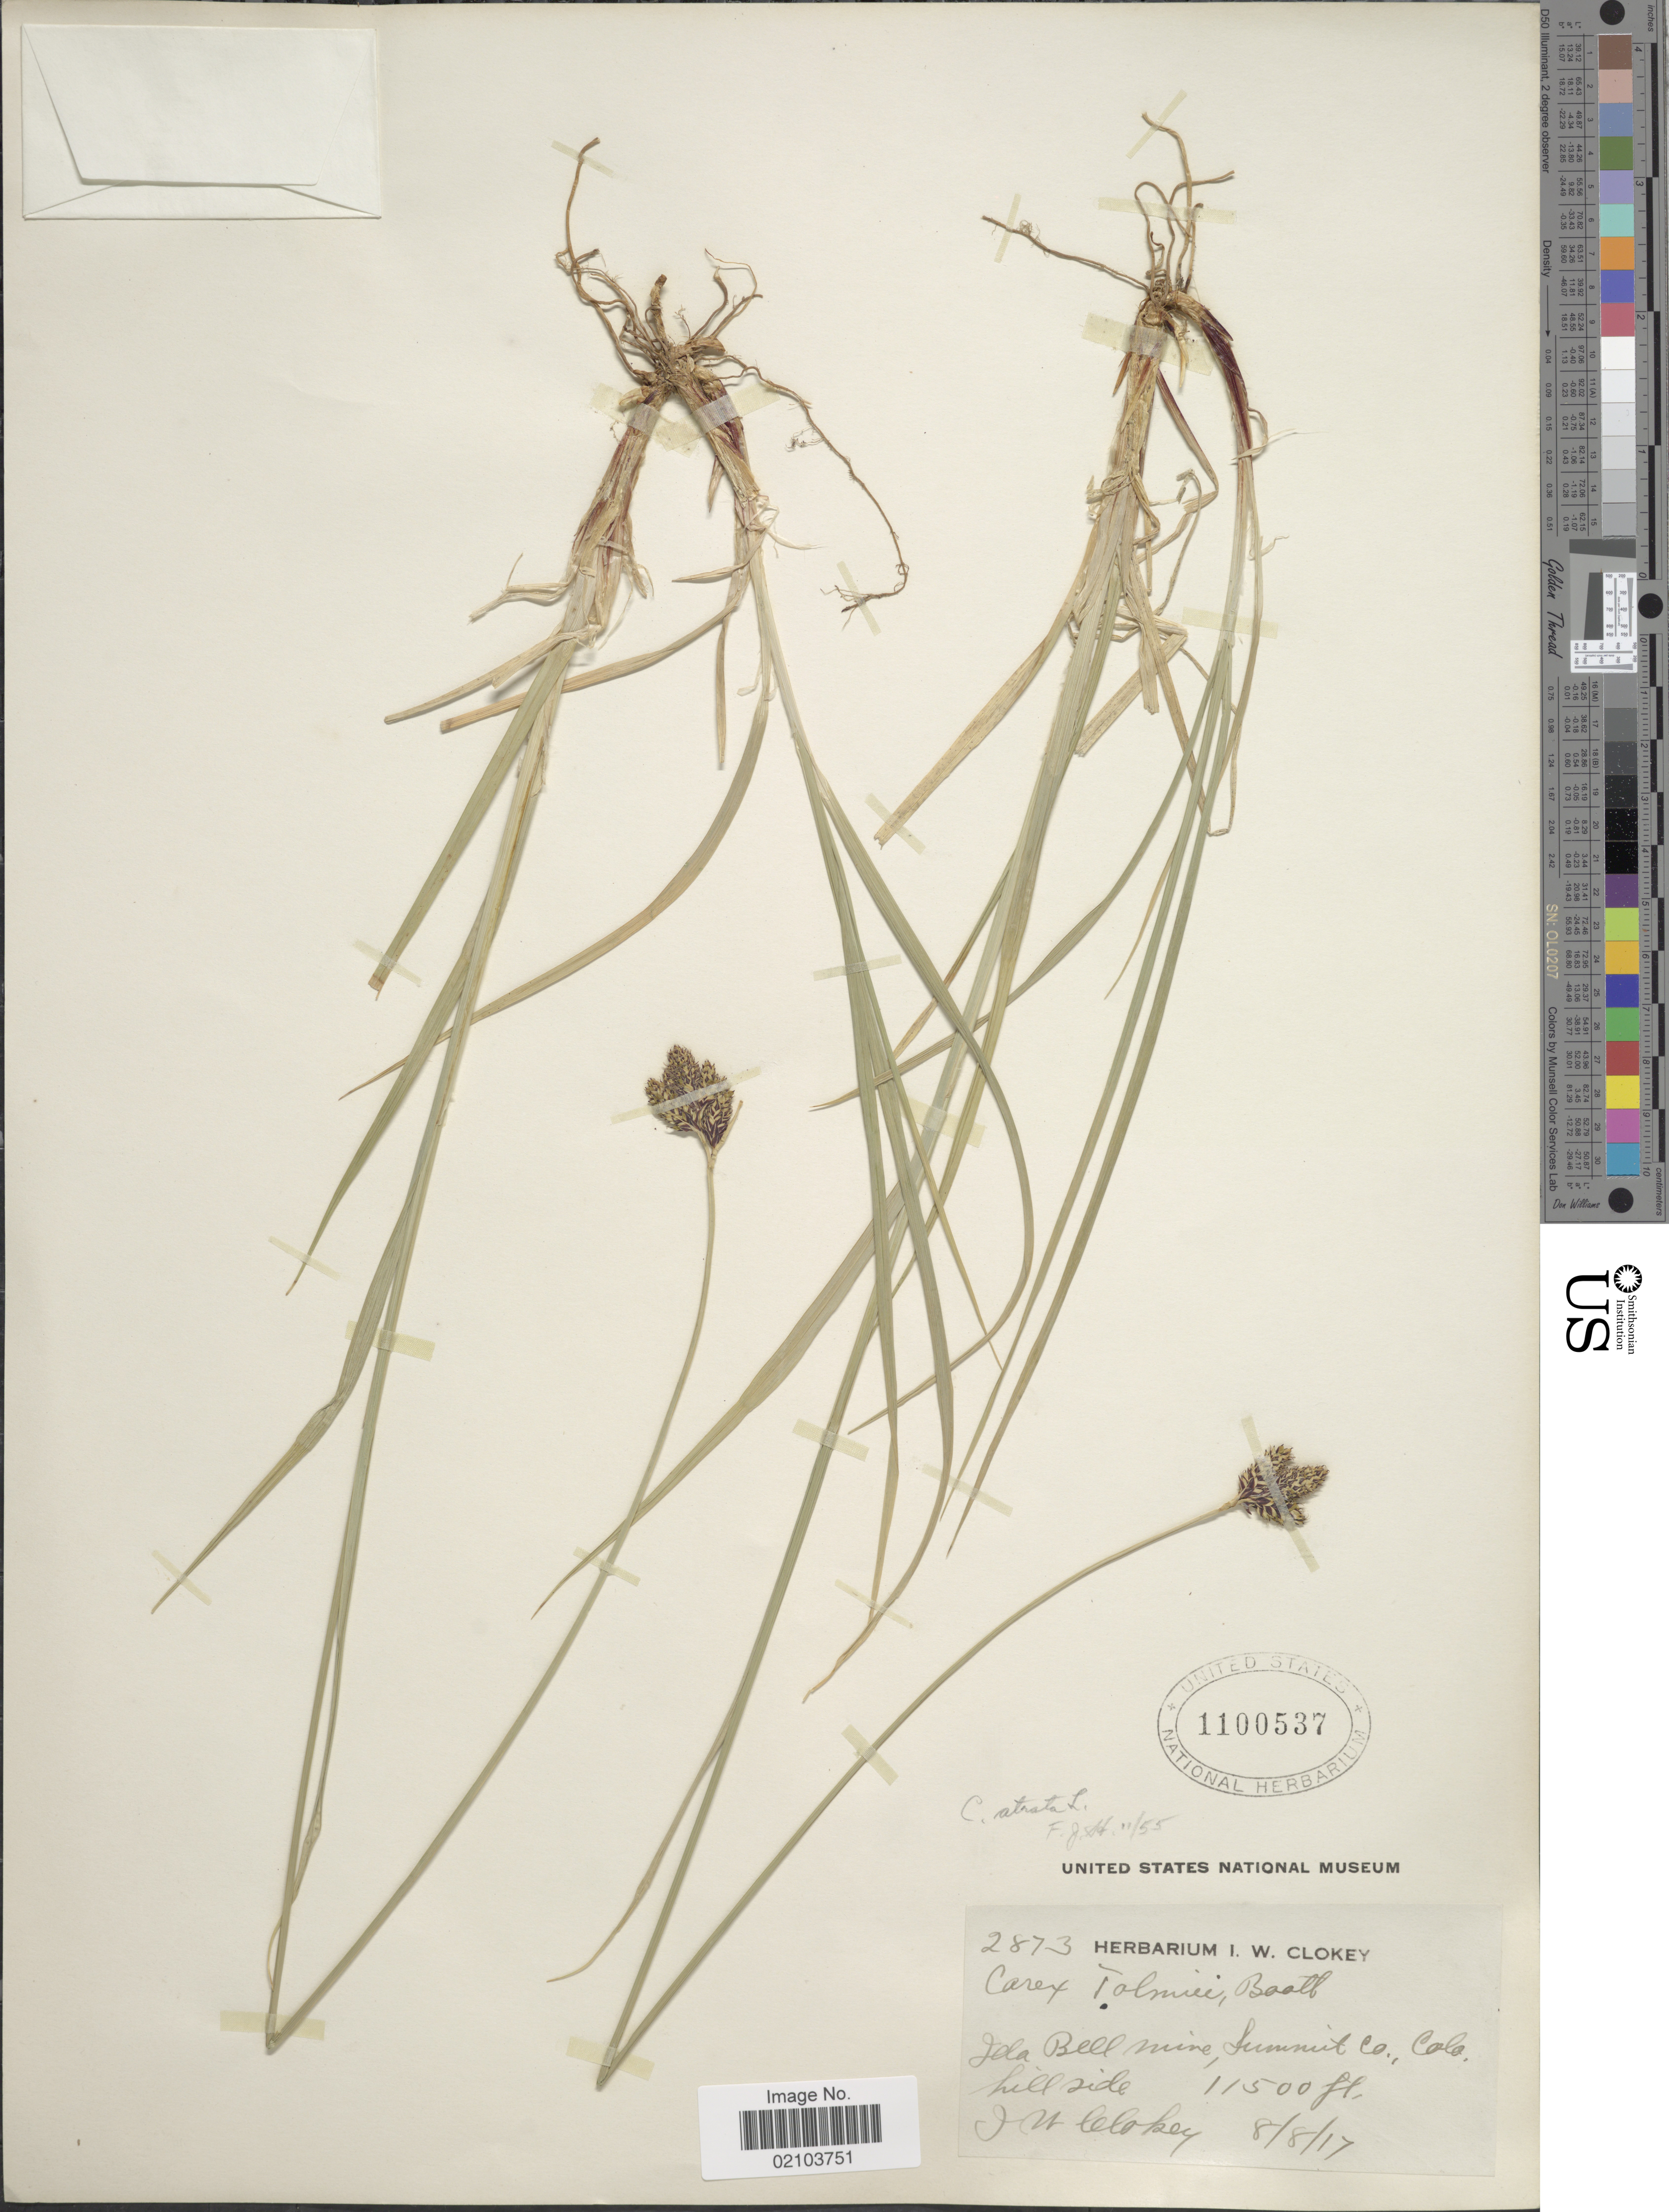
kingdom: Plantae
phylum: Tracheophyta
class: Liliopsida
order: Poales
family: Cyperaceae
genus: Carex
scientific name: Carex atrata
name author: L.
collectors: I. W. Clokey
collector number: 2873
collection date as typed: Transcribed d/m/y: 8/8/17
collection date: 1917-08-08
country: United States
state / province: Colorado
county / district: Summit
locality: Ida Belle Mine, Summit Co.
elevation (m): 3505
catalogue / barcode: US 1100537